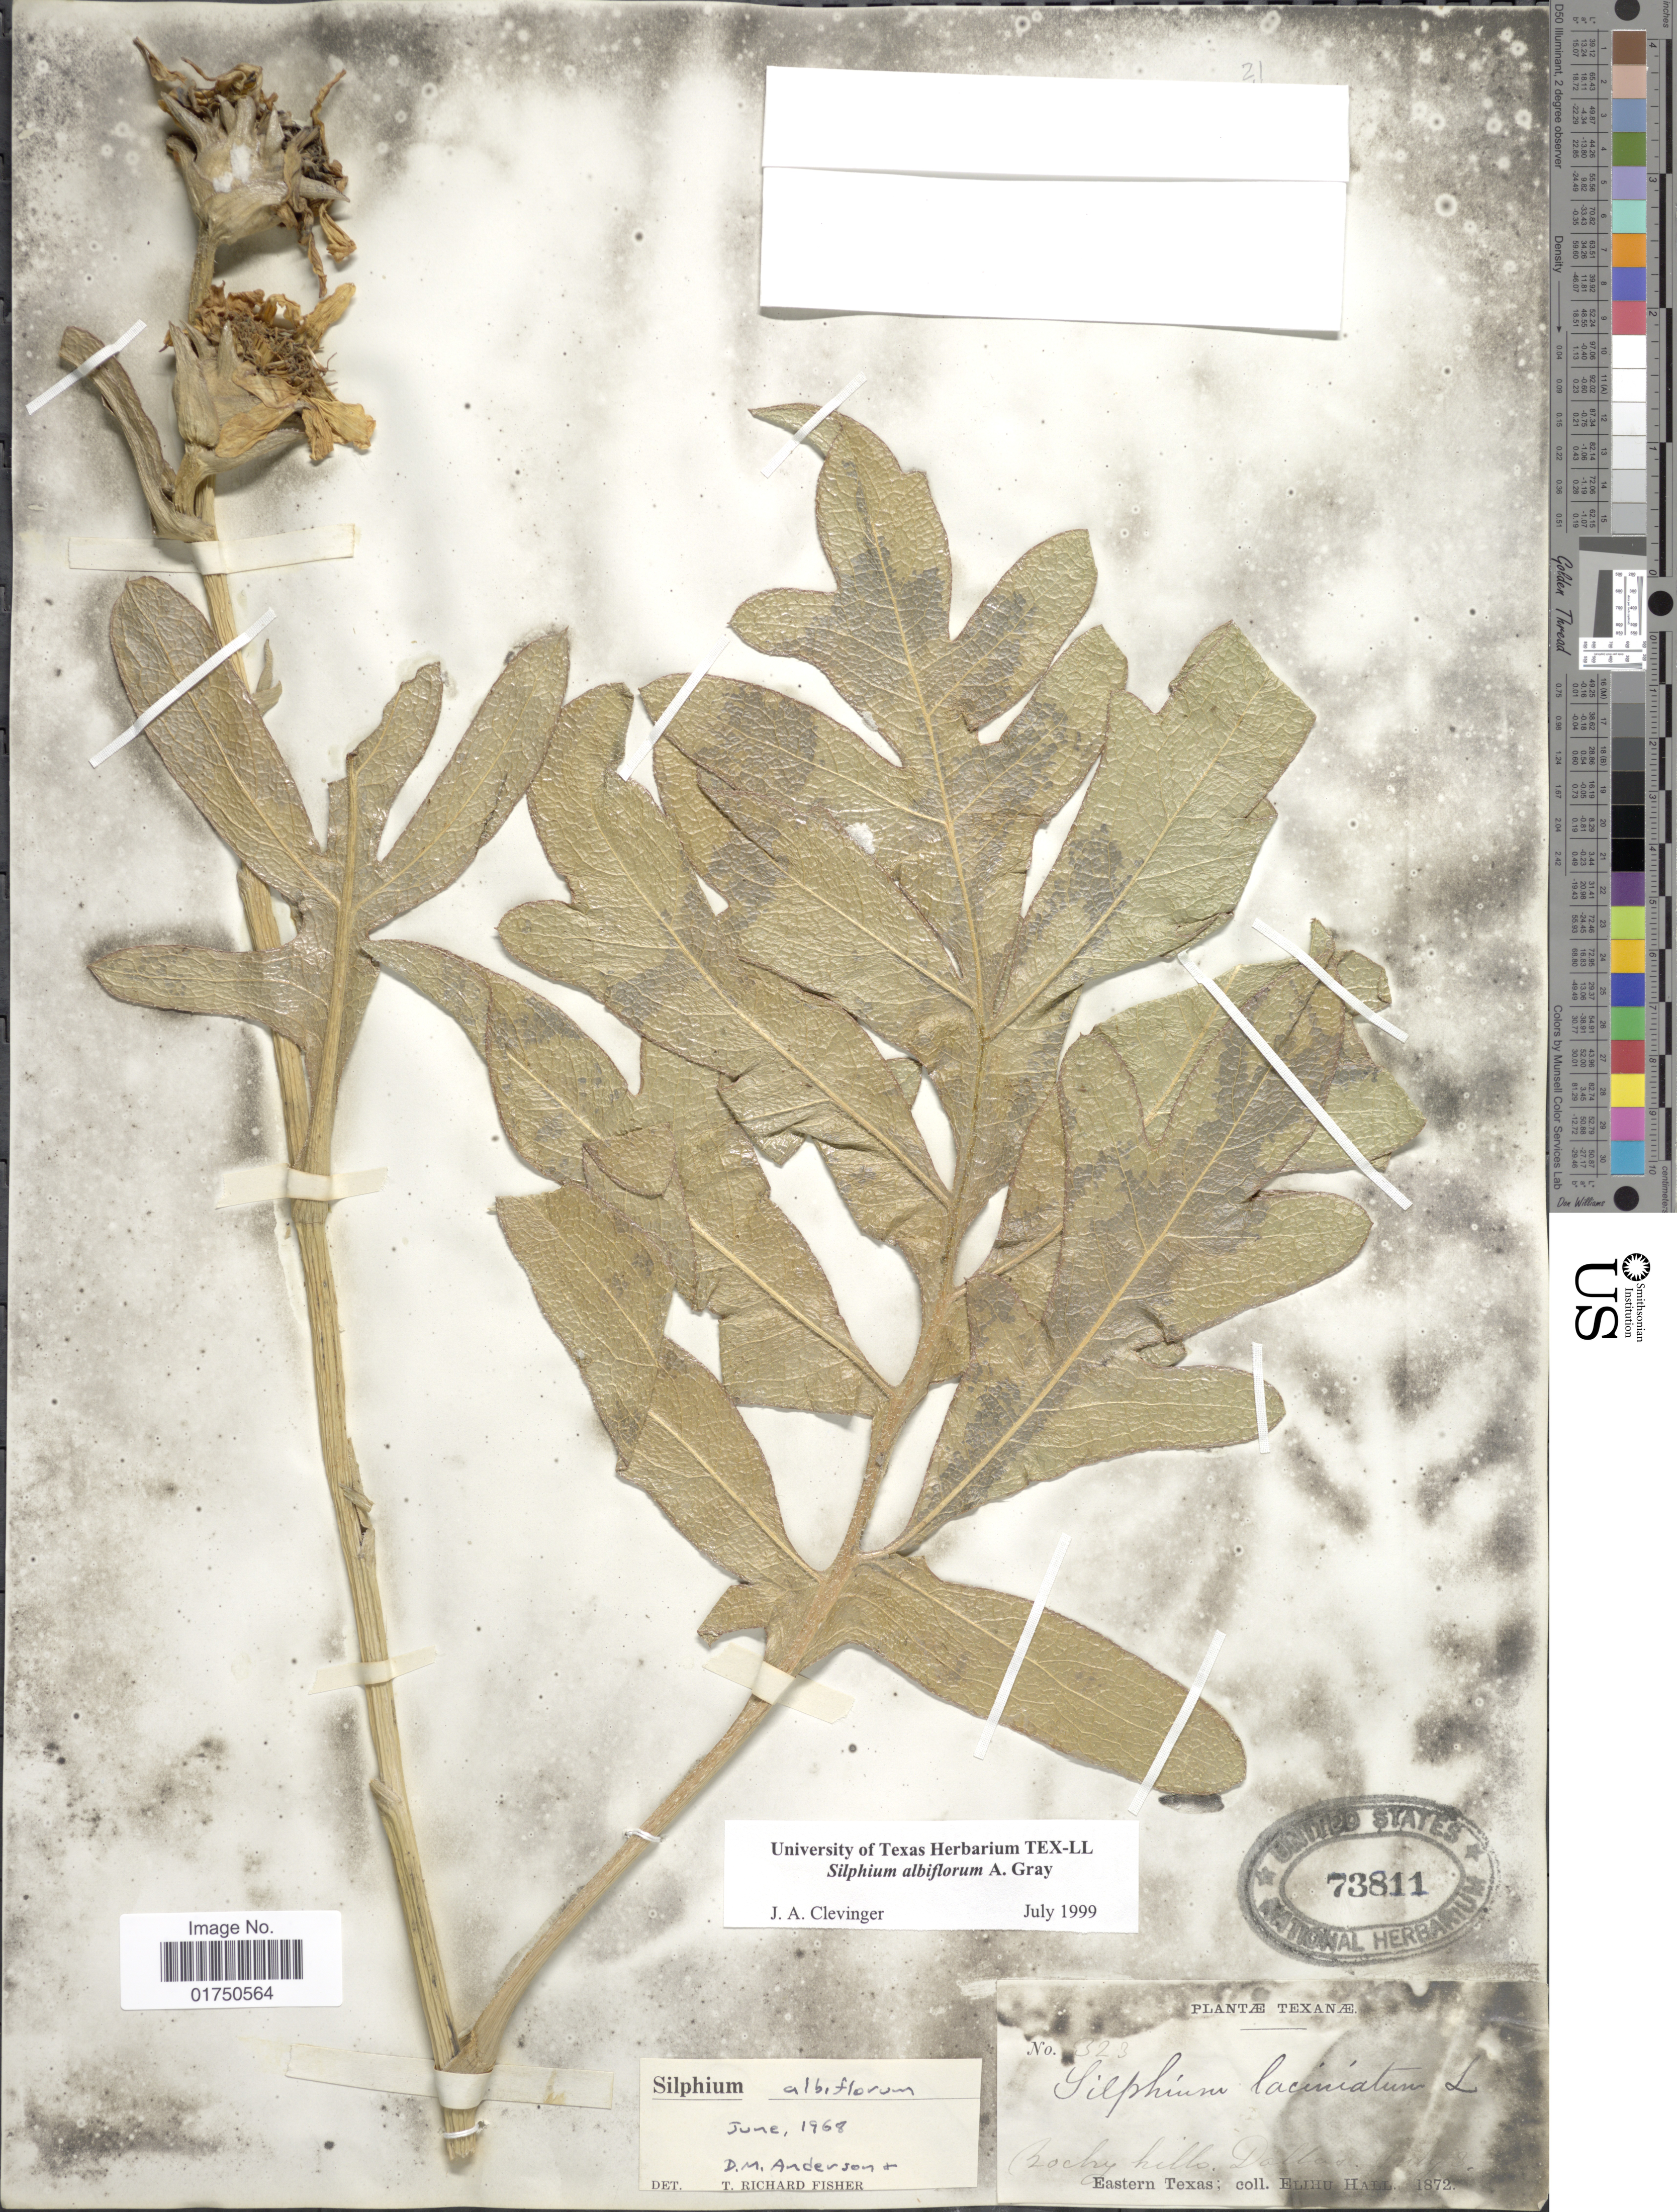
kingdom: Plantae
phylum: Tracheophyta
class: Magnoliopsida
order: Asterales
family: Asteraceae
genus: Silphium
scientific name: Silphium albiflorum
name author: A. Gray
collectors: E. Hall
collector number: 5323*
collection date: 1872-07-08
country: United States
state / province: Texas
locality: Rocky hills, Dallas. Eastern Texas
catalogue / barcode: US 73811